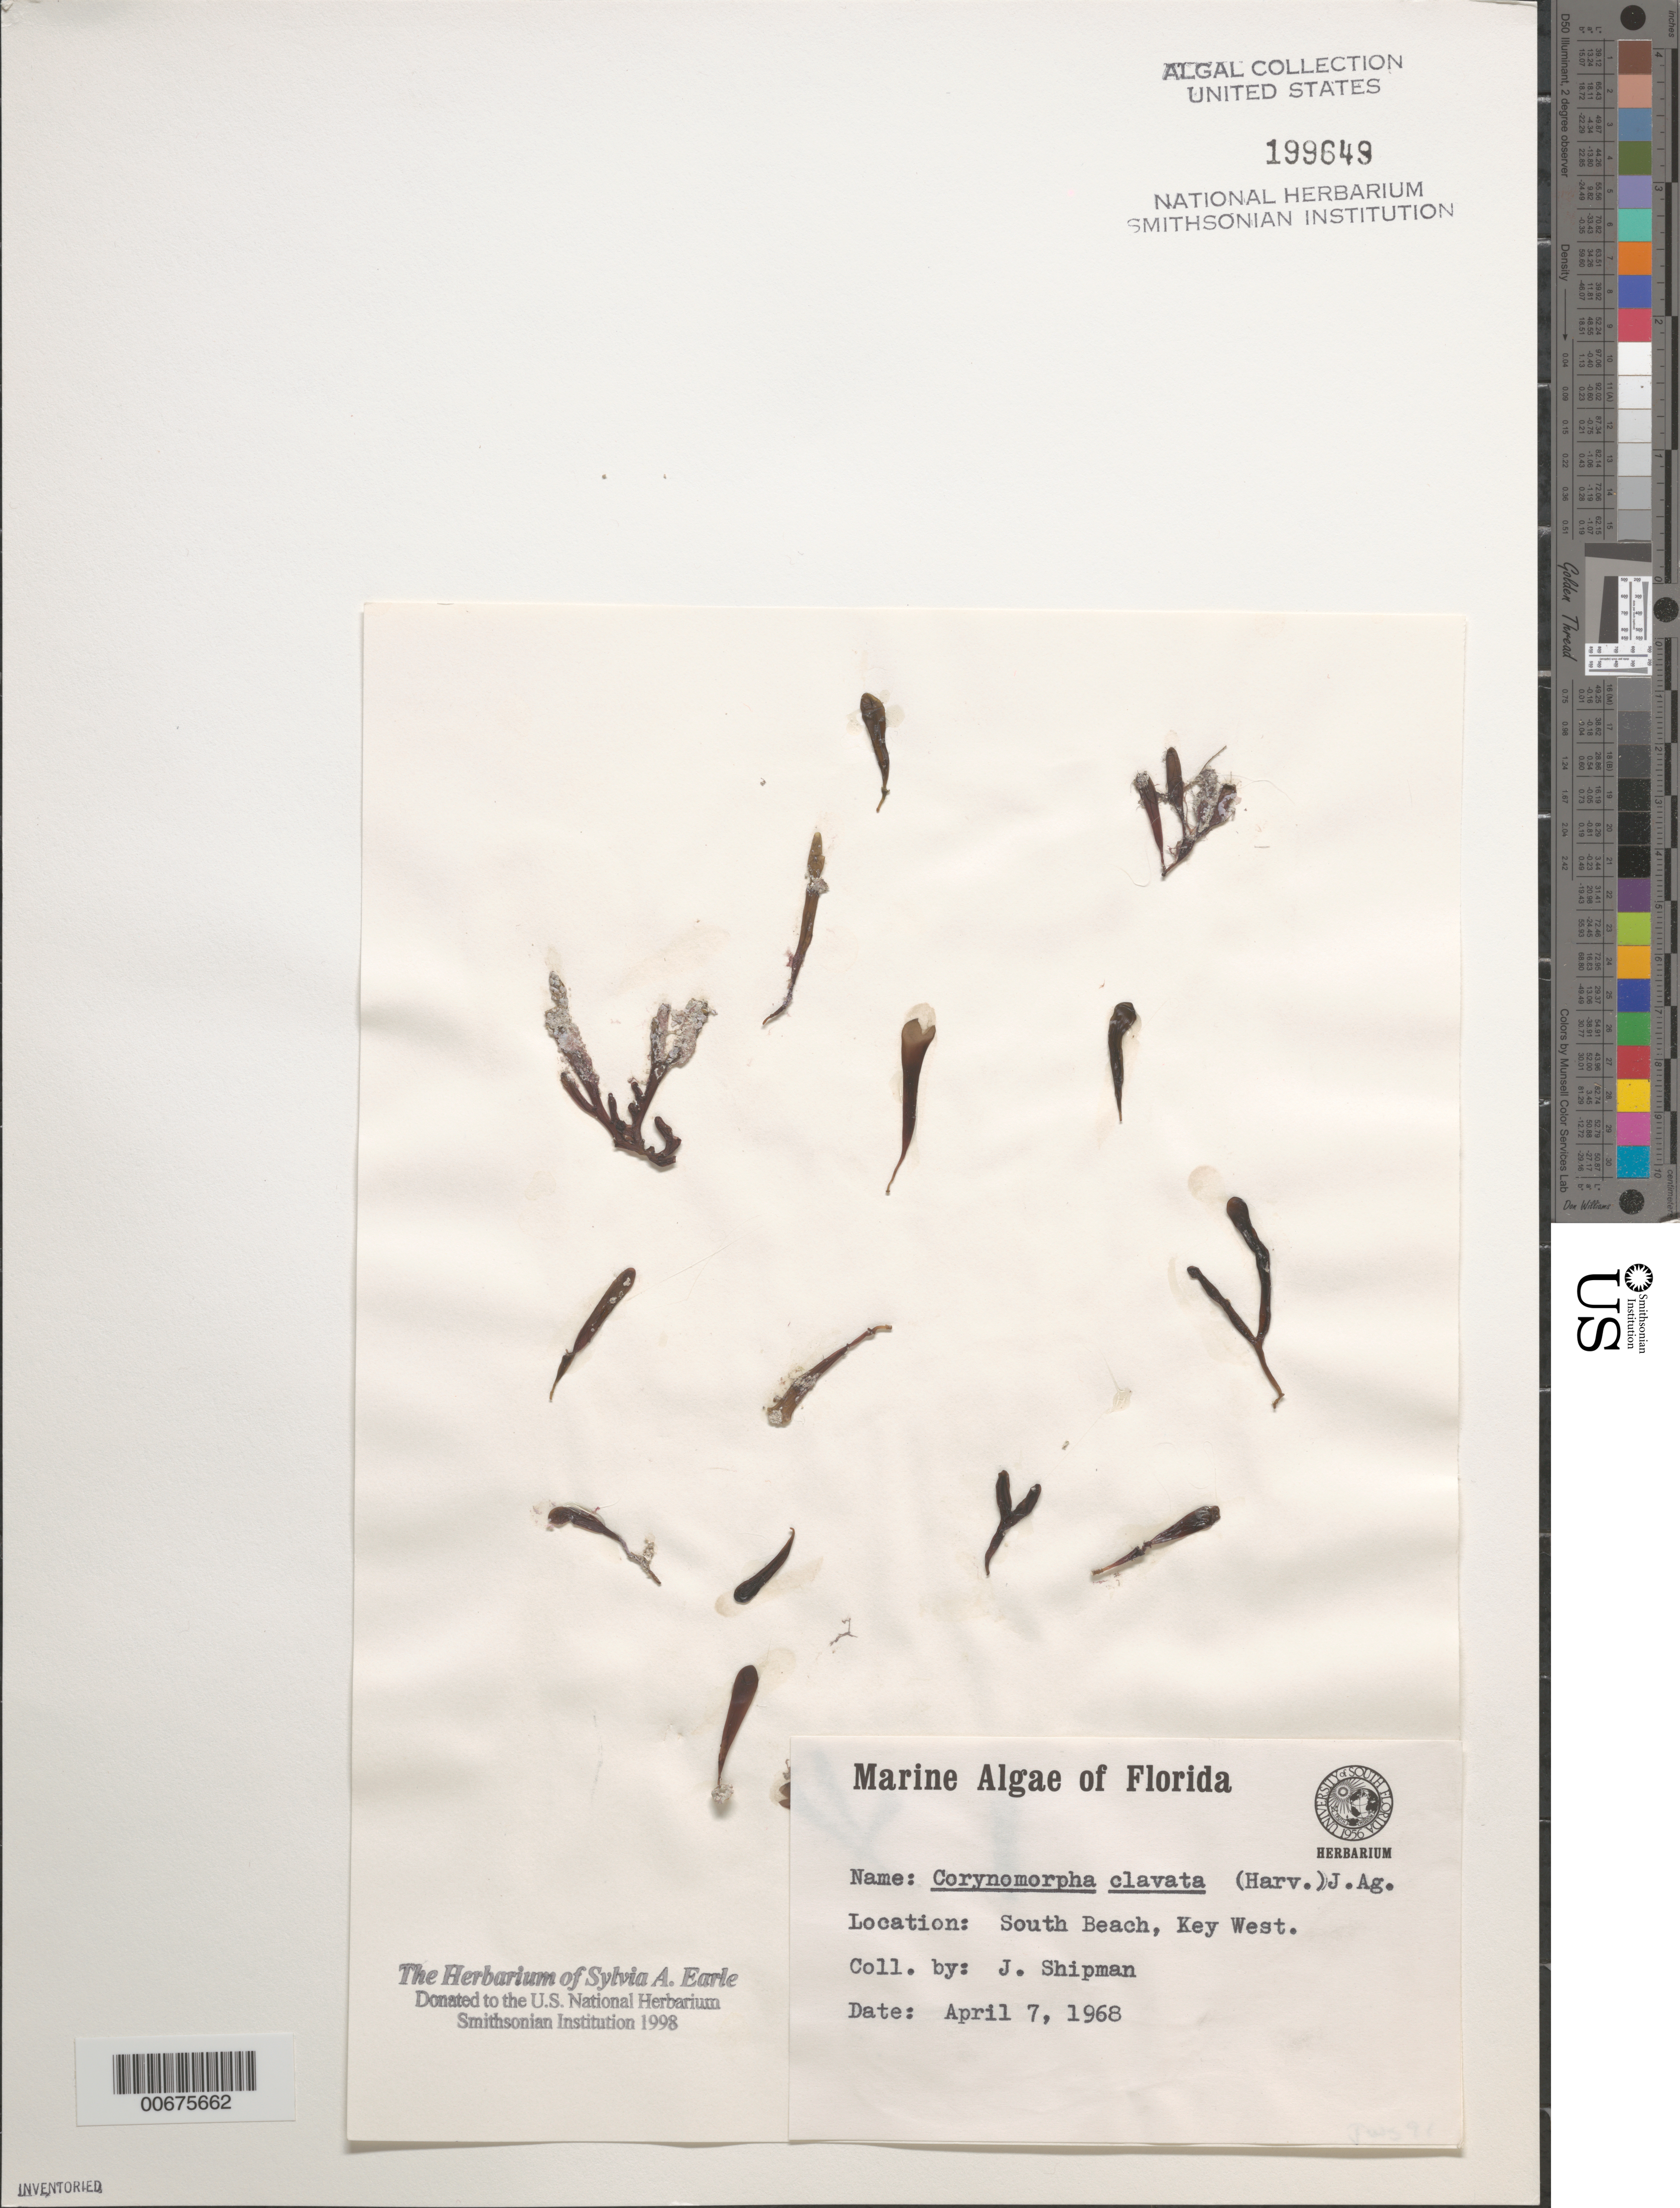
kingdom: Plantae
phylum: Rhodophyta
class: Florideophyceae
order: Halymeniales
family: Halymeniaceae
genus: Corynomorpha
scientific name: Corynomorpha clavata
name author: (Harv.) J. Agardh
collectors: J. Shipman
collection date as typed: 07 Apr 1968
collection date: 1968-04-07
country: United States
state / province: Florida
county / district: Monroe County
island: Key West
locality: South Beach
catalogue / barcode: US 199649